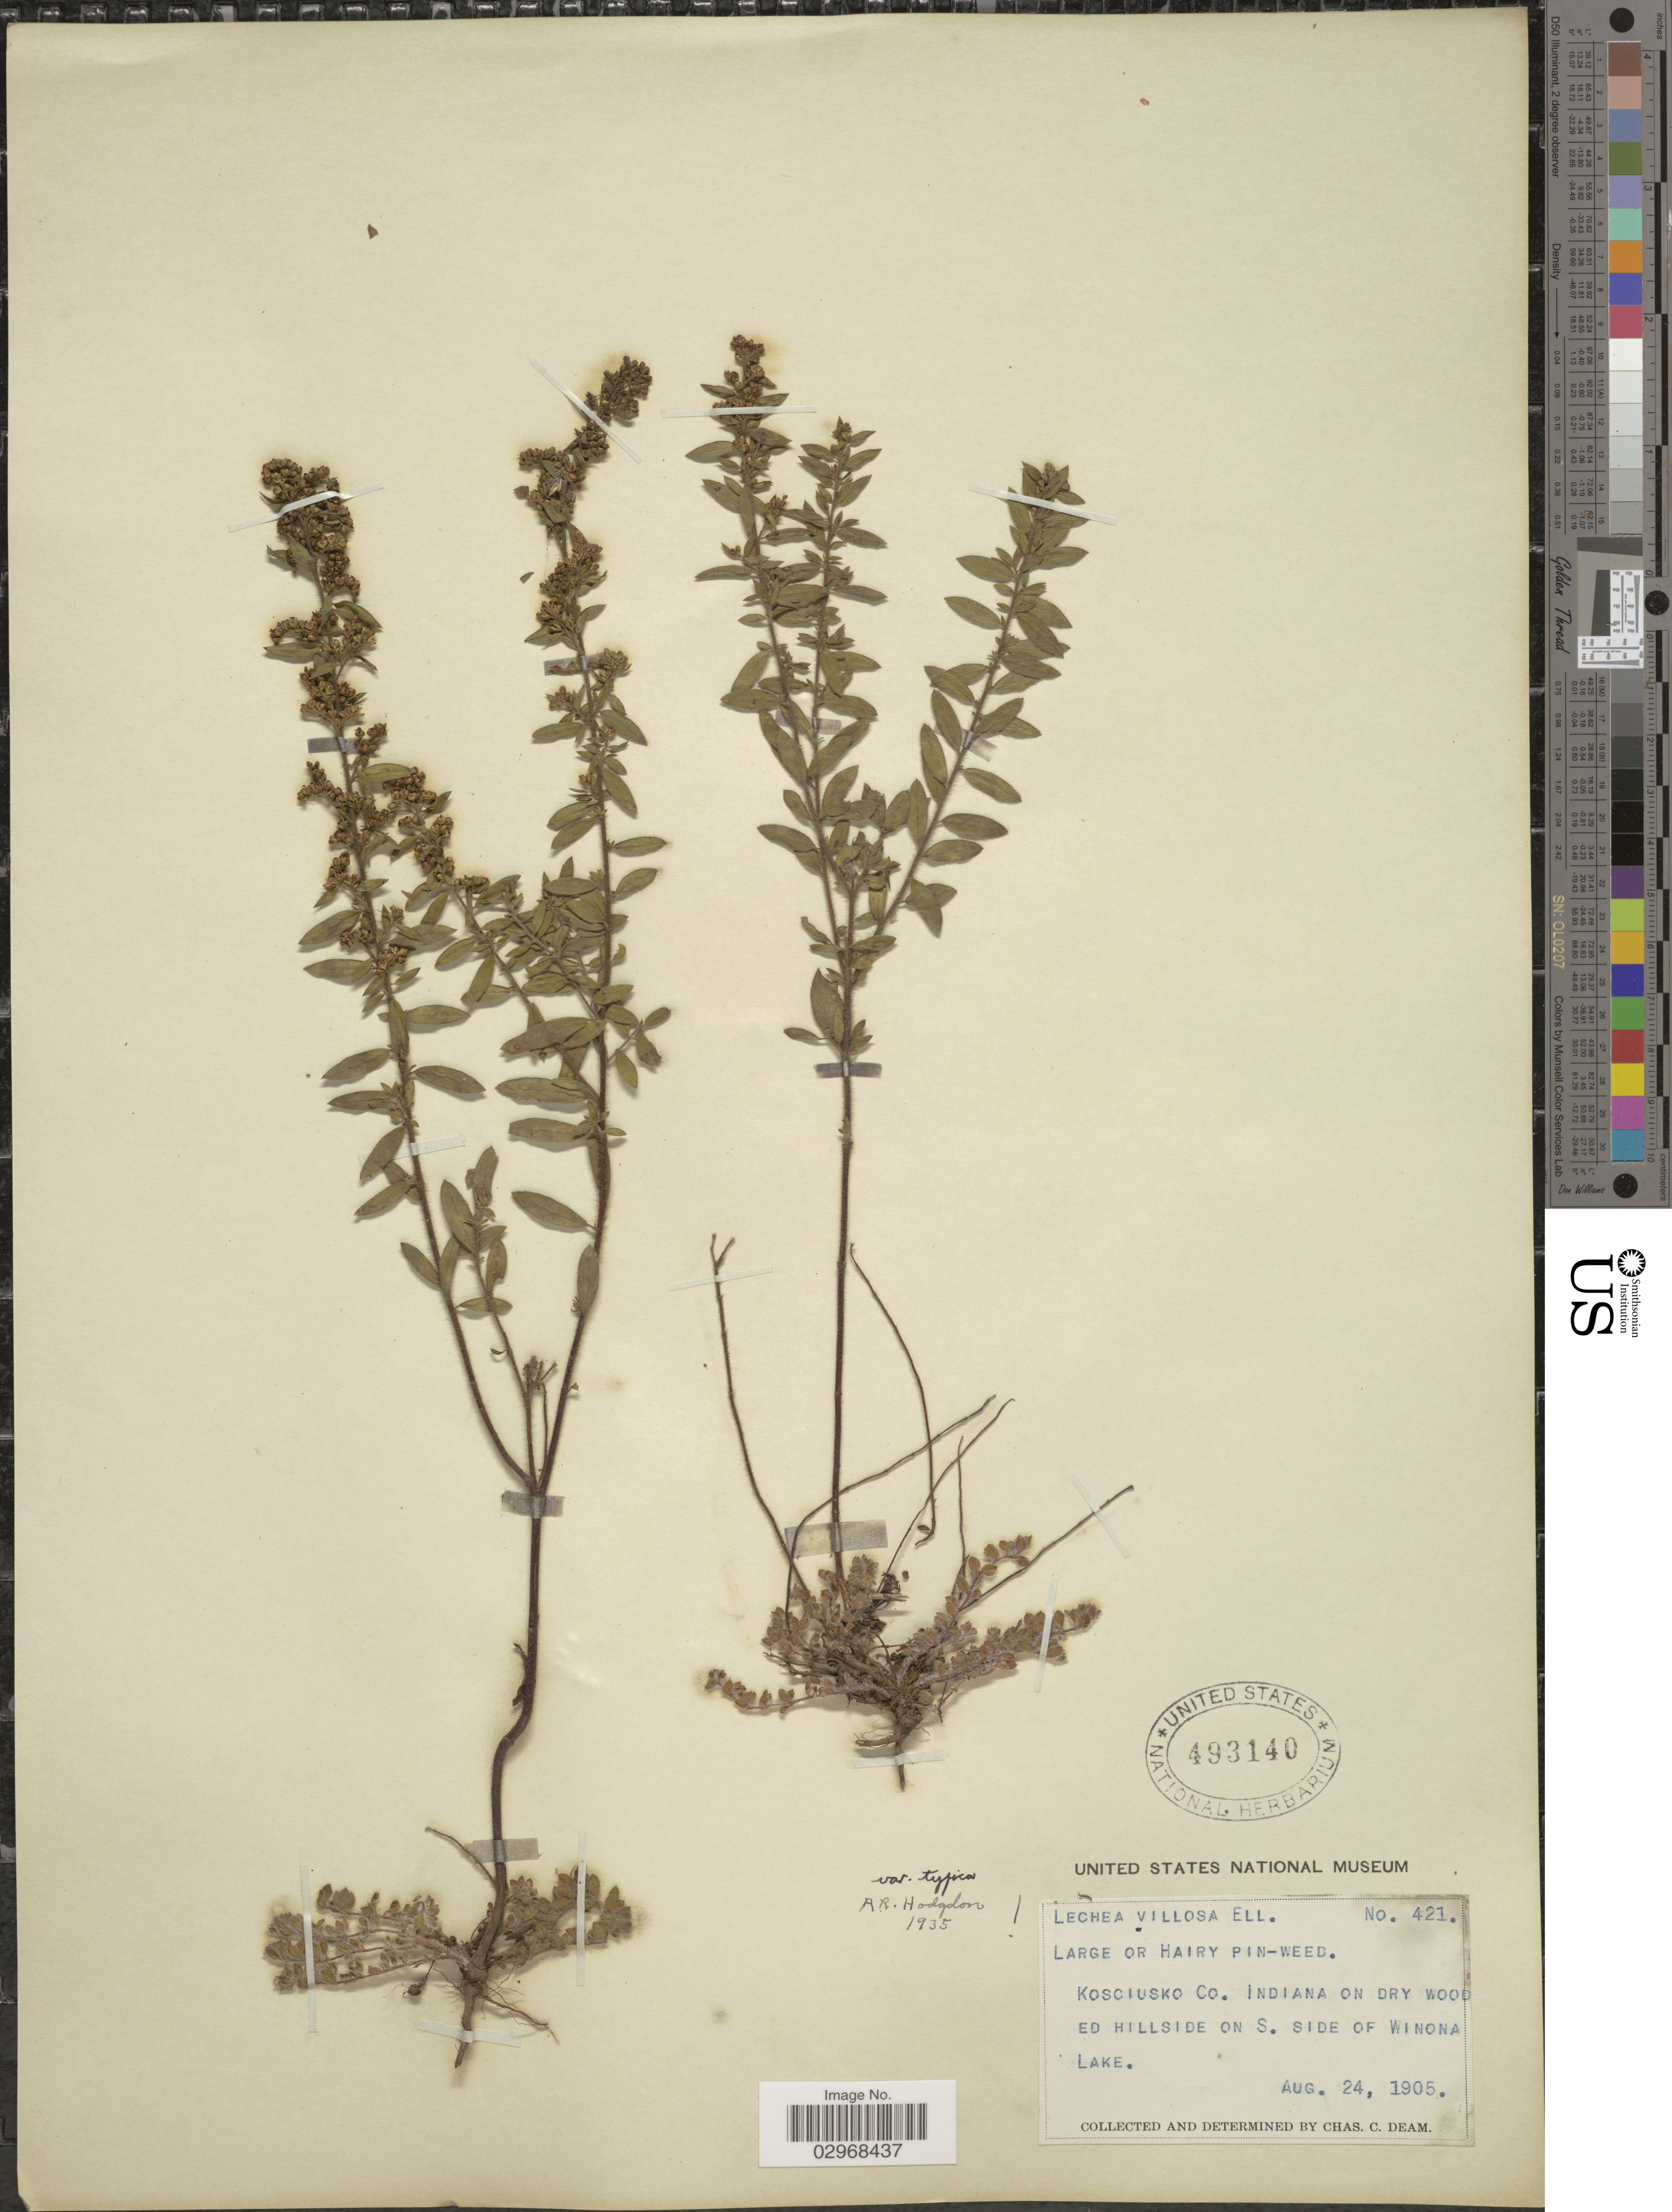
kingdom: Plantae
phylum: Tracheophyta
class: Magnoliopsida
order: Malvales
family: Cistaceae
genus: Lechea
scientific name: Lechea villosa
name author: Elliott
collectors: C. C. Deam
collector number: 421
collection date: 1905-08-24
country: United States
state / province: Indiana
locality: Kosciusko Co. Indiana on dry wooded hillside on S. side of Winona Lake.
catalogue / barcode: US 493140